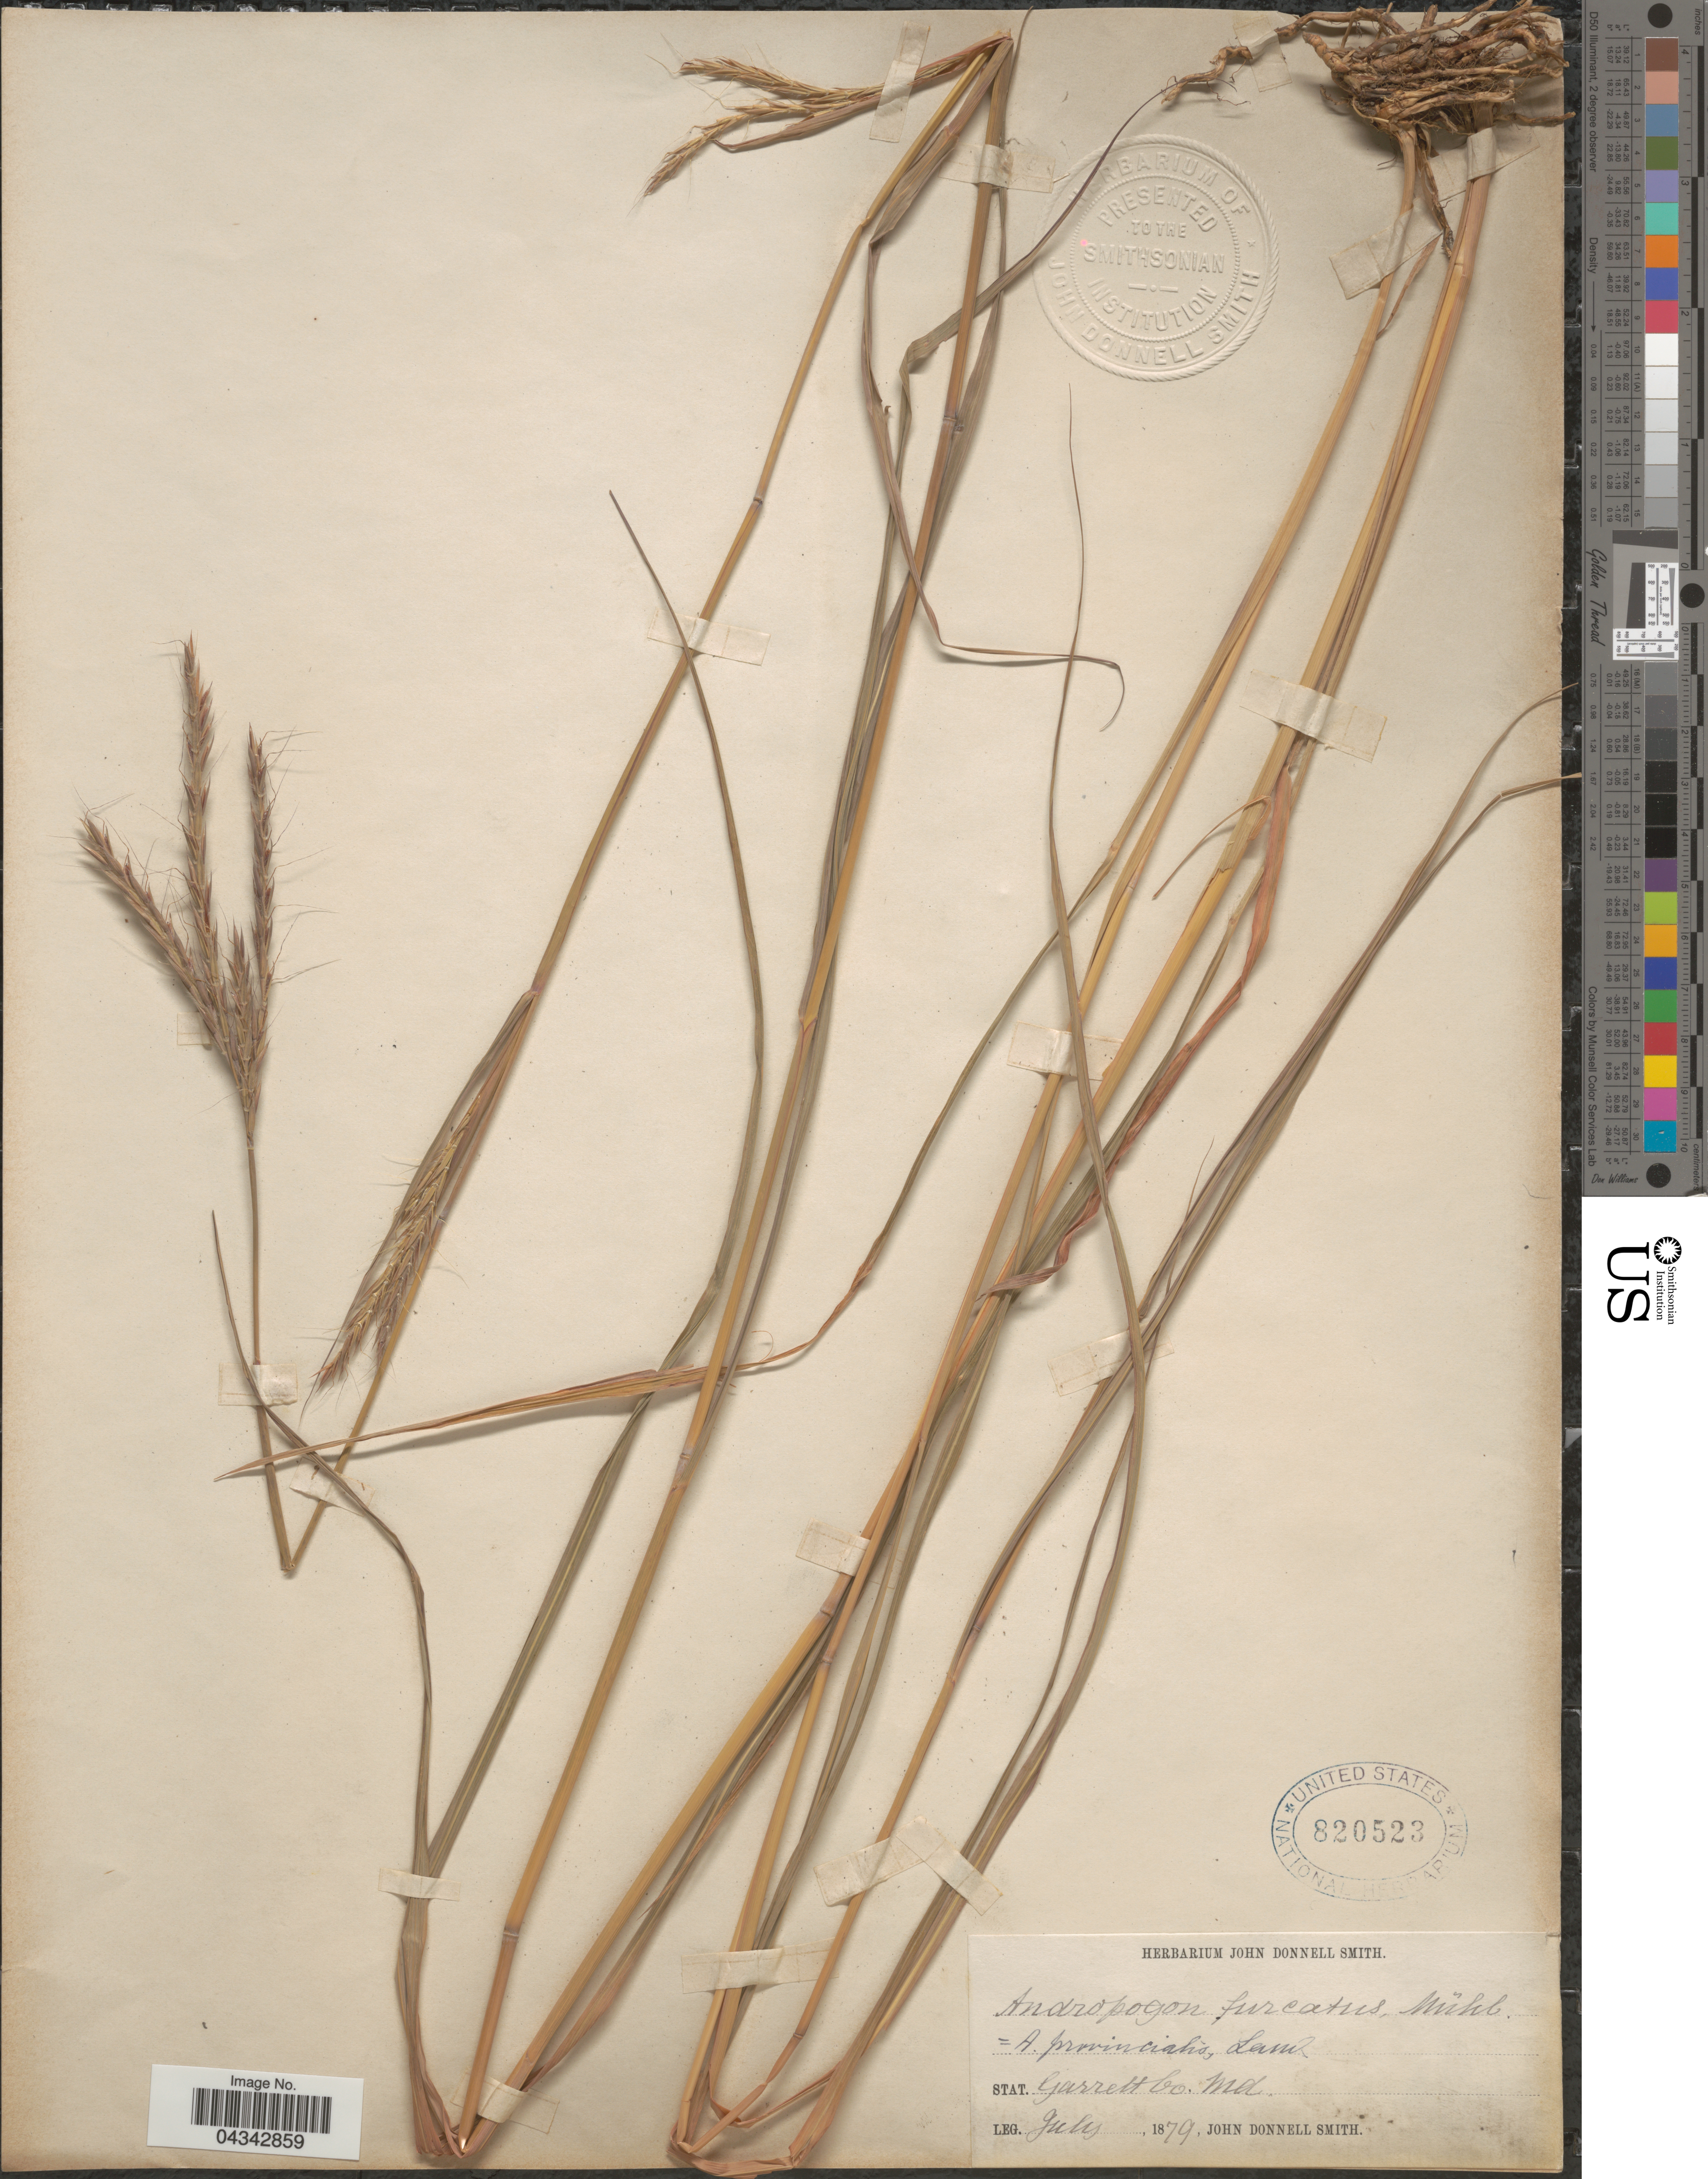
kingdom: Plantae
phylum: Tracheophyta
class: Liliopsida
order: Poales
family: Poaceae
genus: Andropogon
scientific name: Andropogon gerardii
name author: Vitman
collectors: J. Donnell Smith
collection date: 1879-07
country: United States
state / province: Maryland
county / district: Garrett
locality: Stat. Garrett Co.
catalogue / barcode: US 820523